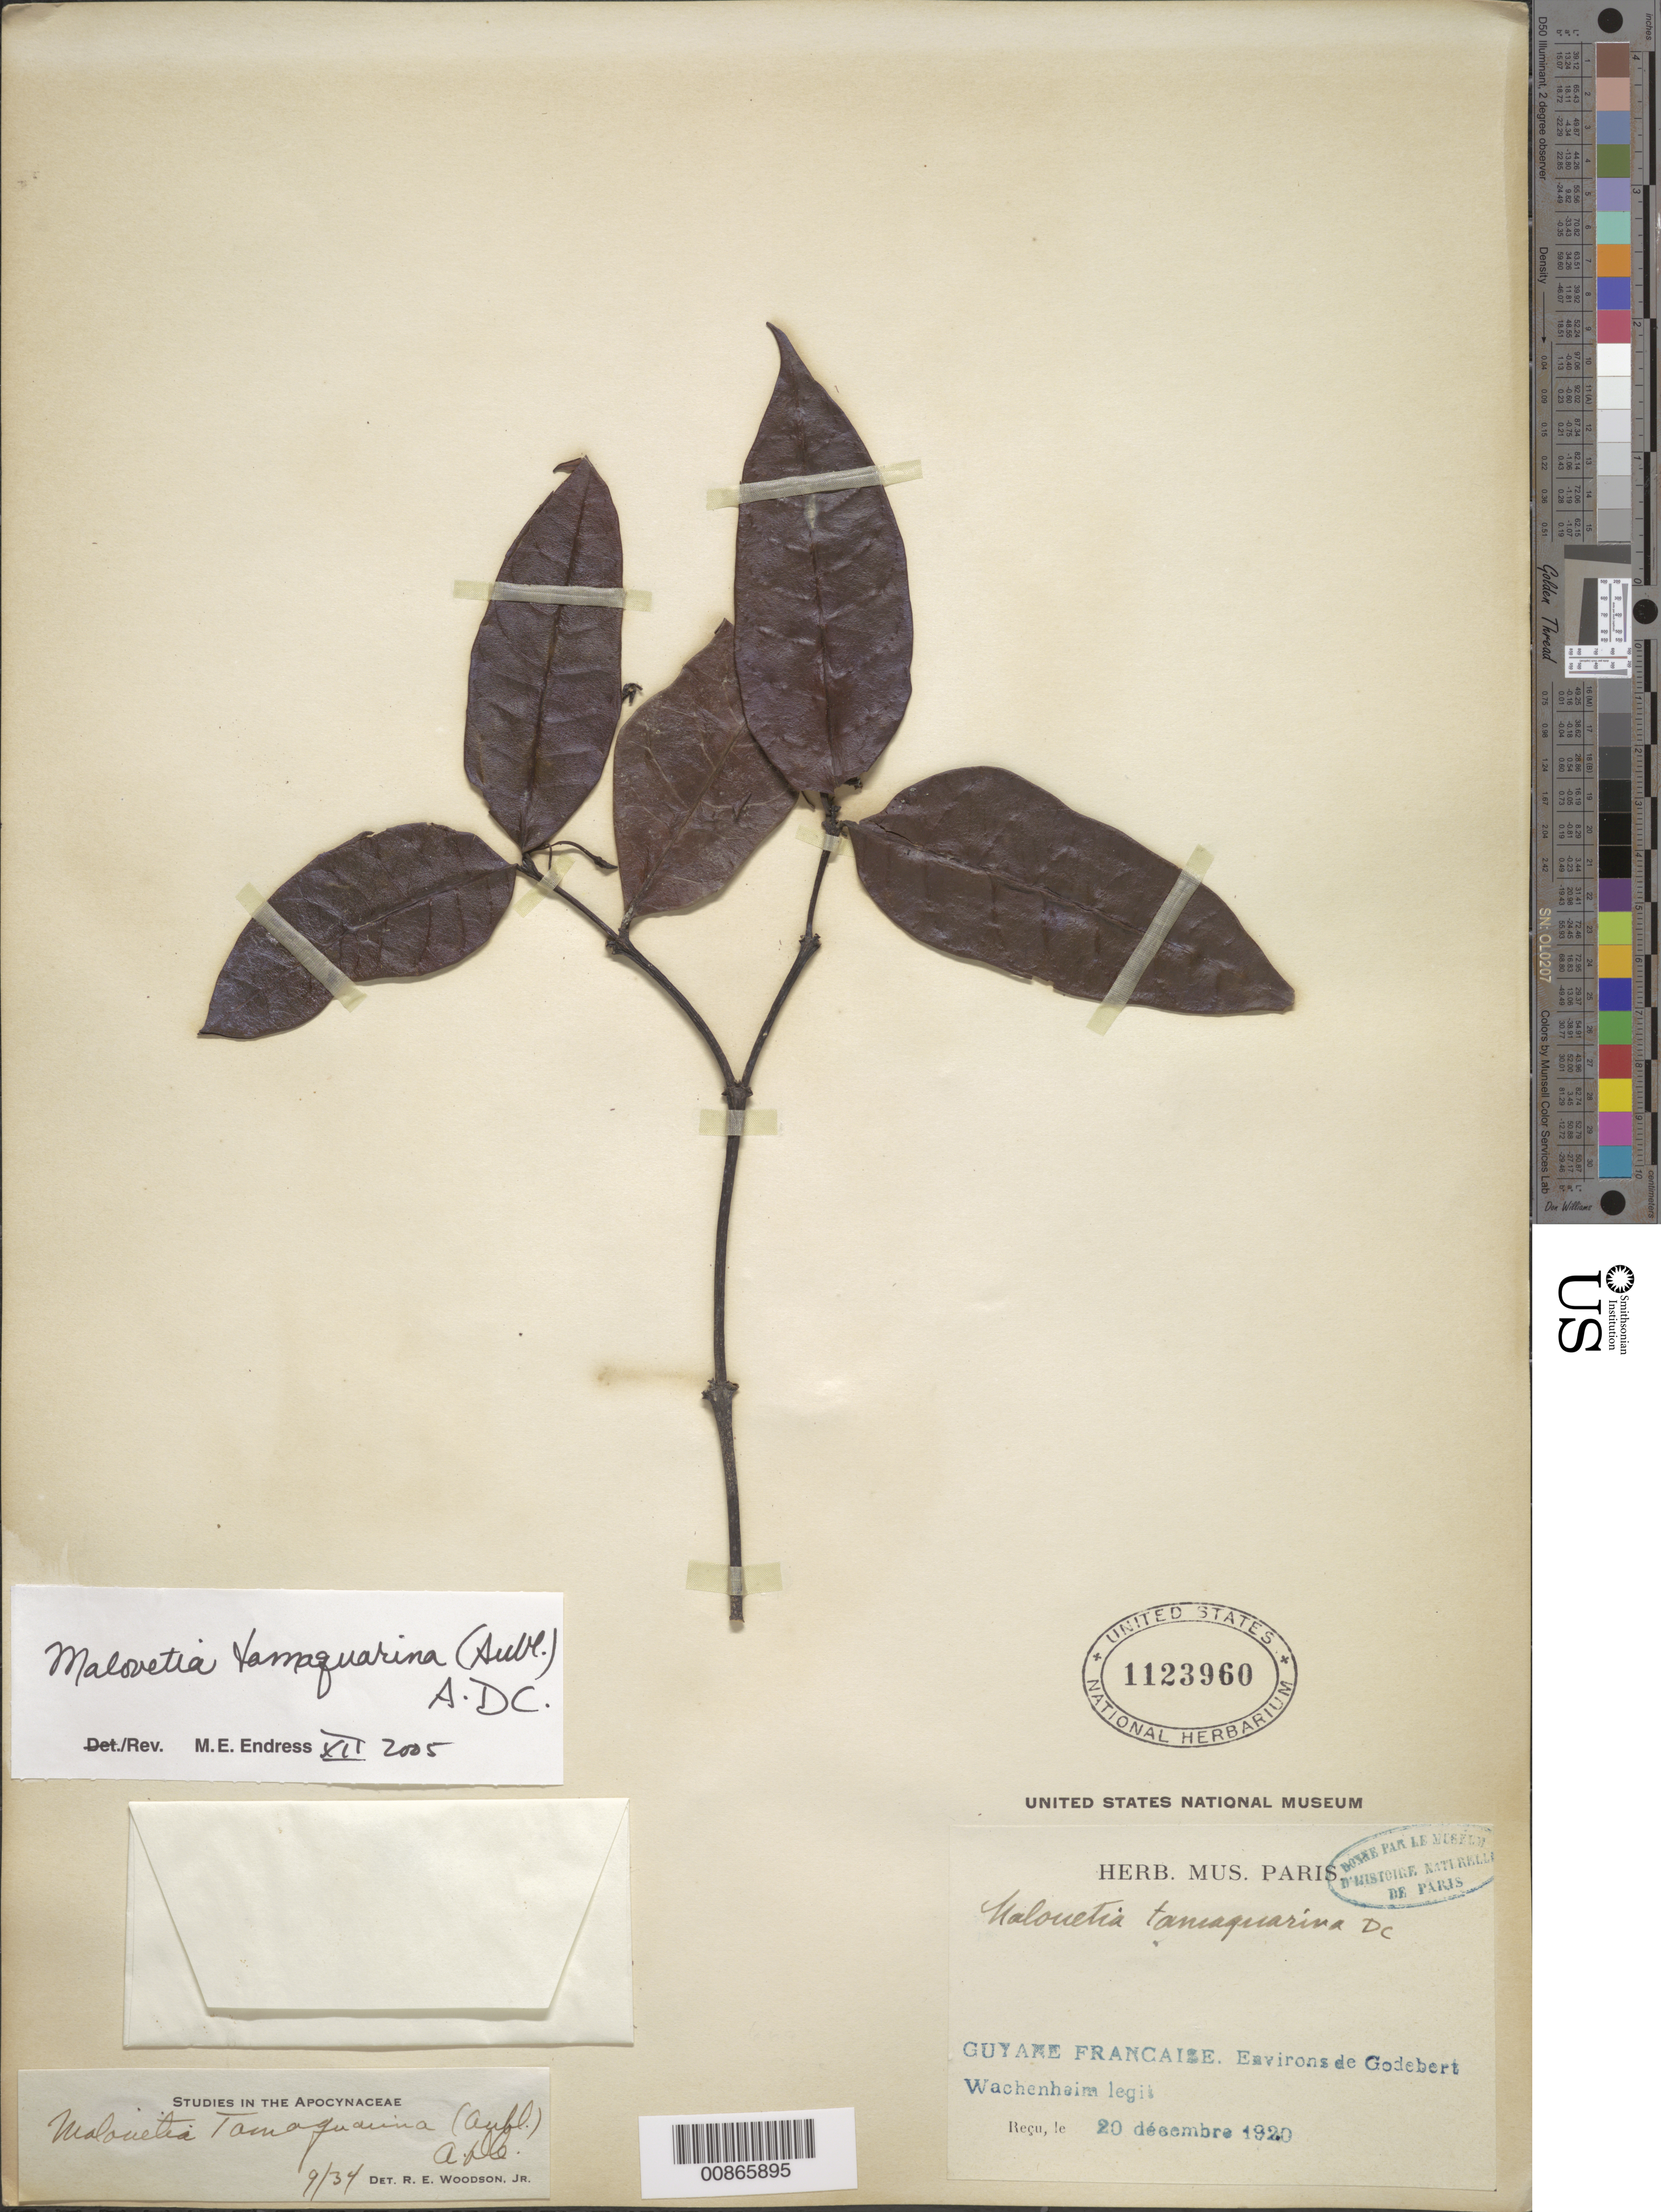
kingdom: Plantae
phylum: Tracheophyta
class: Magnoliopsida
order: Gentianales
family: Apocynaceae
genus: Malouetia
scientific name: Malouetia tamaquarina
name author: (Aubl.) A. DC.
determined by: Endress, Mary E.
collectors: G. Wachenheim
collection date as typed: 20-Dec-20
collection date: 1920-12-20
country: French Guiana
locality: Godebert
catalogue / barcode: US 1123960